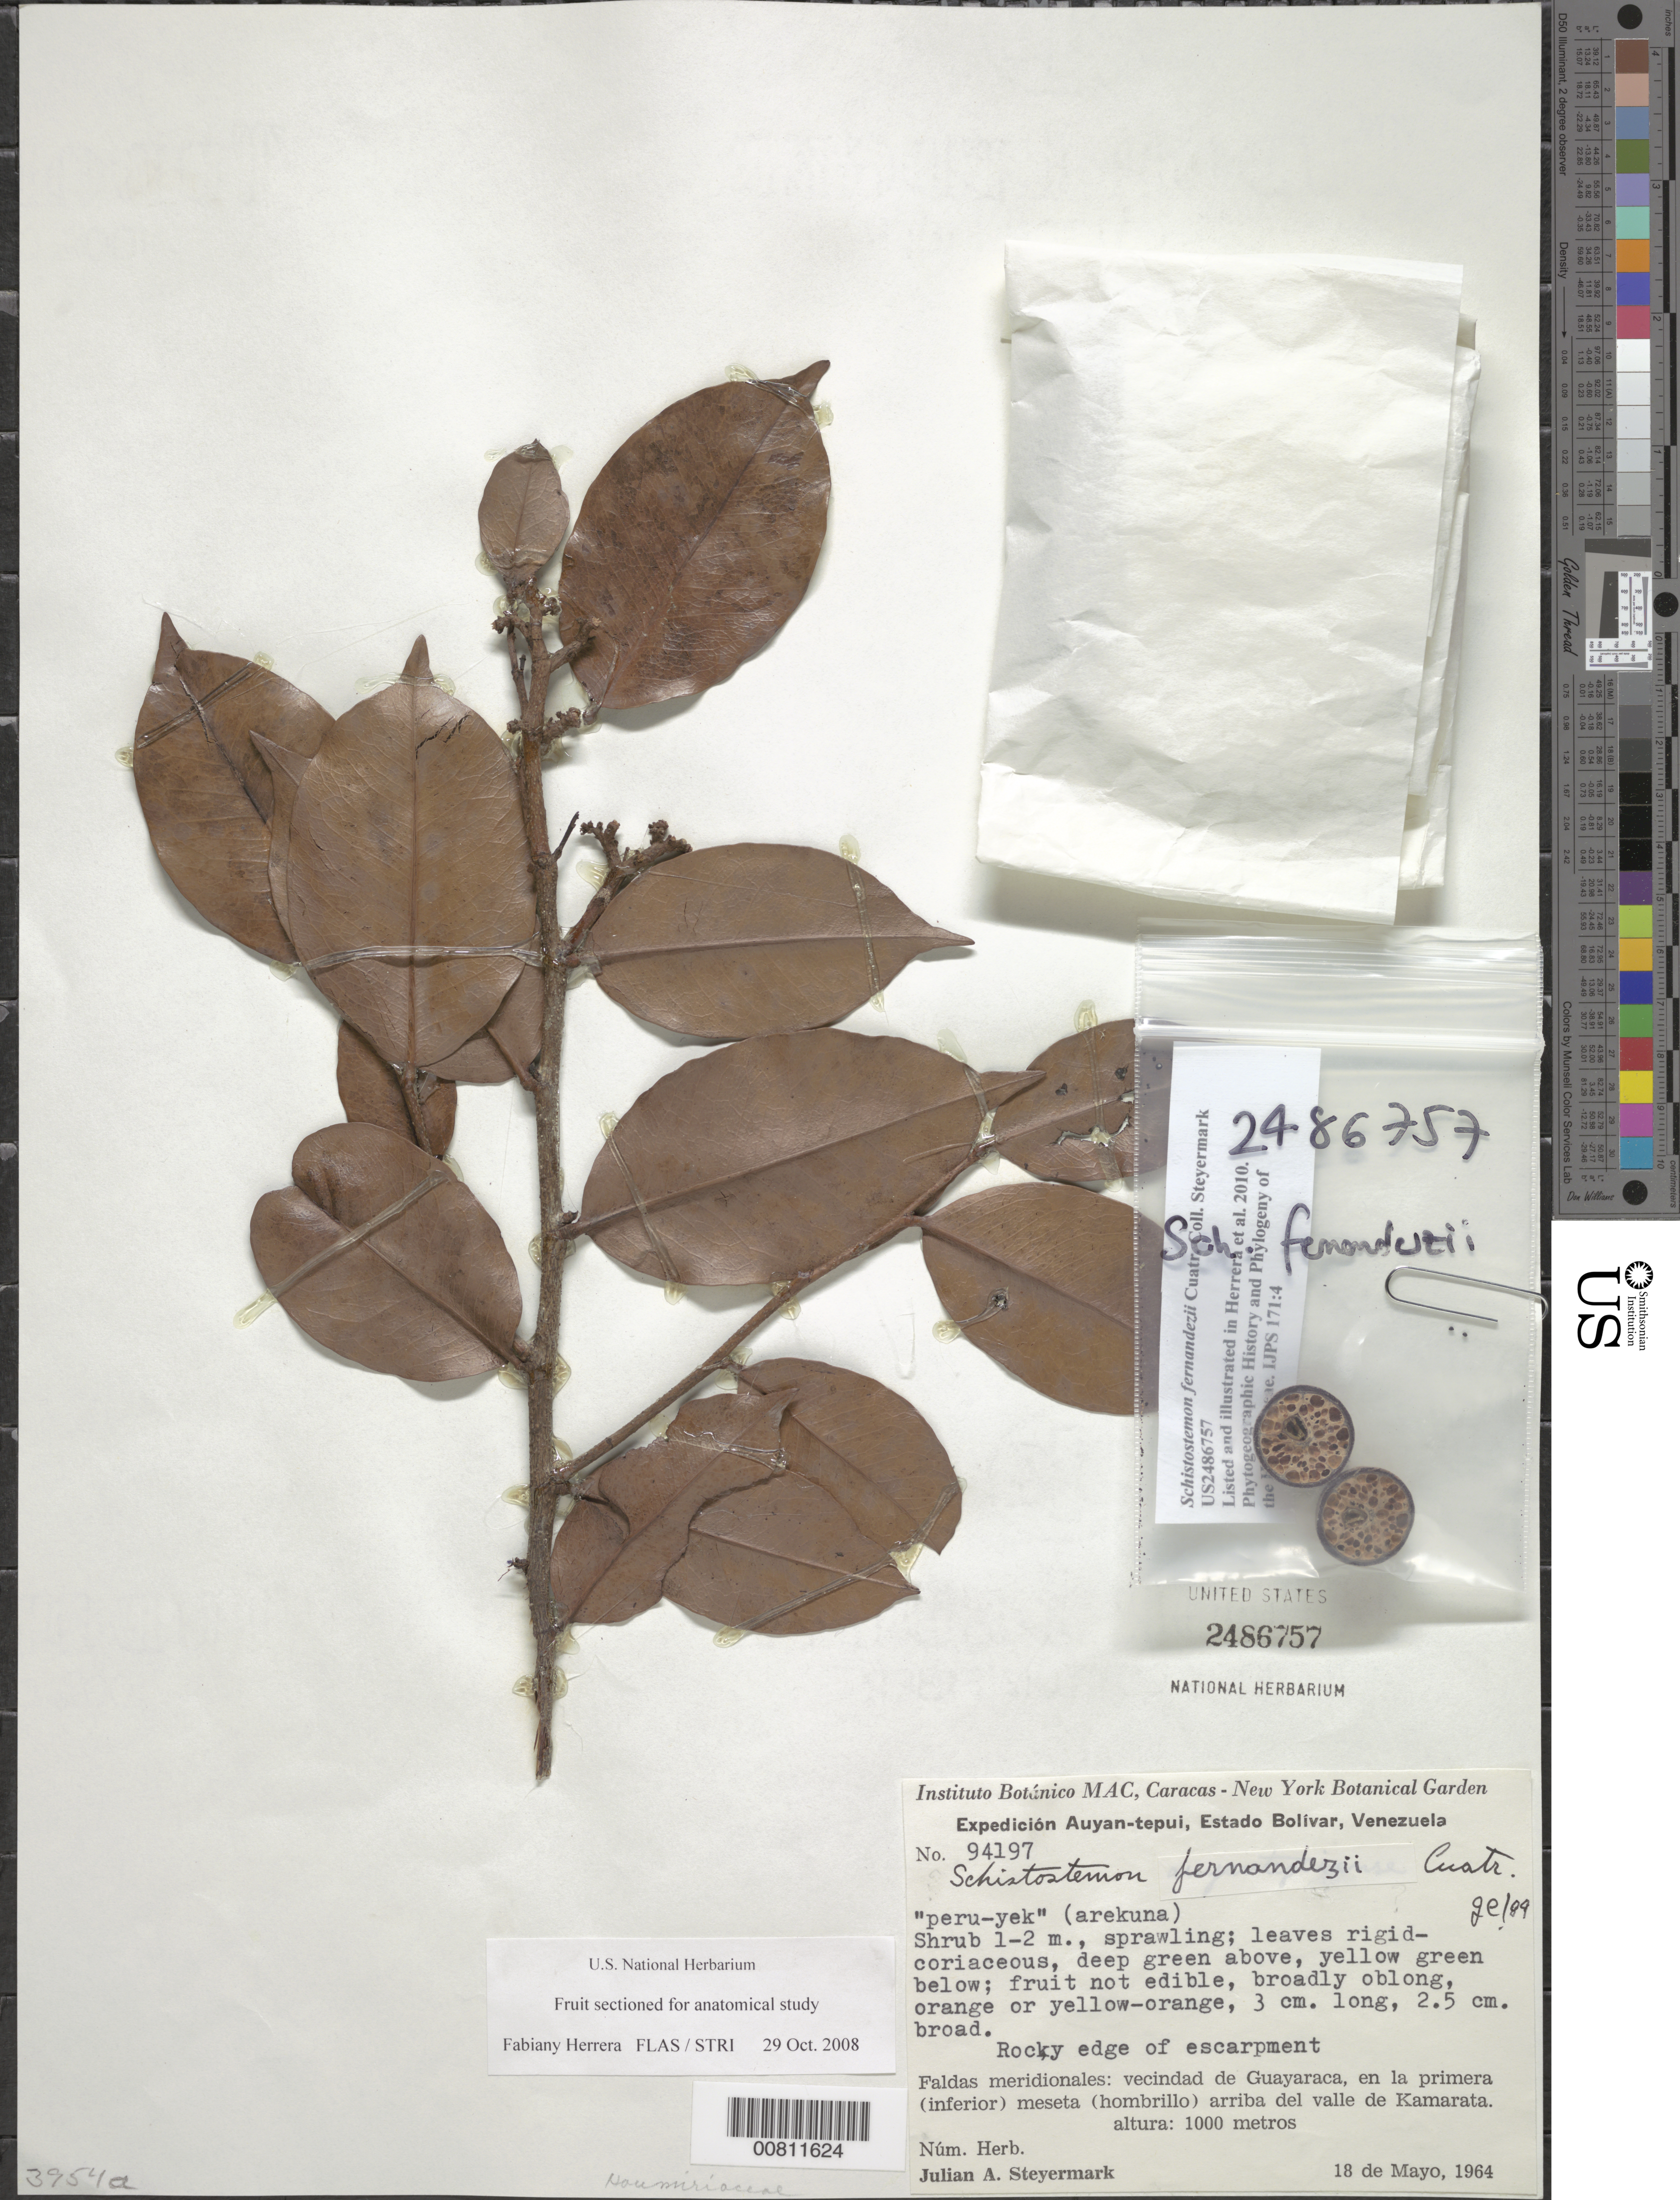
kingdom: Plantae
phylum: Tracheophyta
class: Magnoliopsida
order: Malpighiales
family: Humiriaceae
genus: Schistostemon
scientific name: Schistostemon fernandezii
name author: Cuatrec.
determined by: Cuatrecasas, J.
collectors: J. Steyermark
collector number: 94197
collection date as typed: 18-May-64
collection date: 1964-05-18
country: Venezuela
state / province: Bolívar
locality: Auyantepuí, valle de Kamarata, Guayaraca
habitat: Rocky edge of escarpment; faldas meridionales; en la primera meseta arriba del valle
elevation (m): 1000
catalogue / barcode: US 2486757